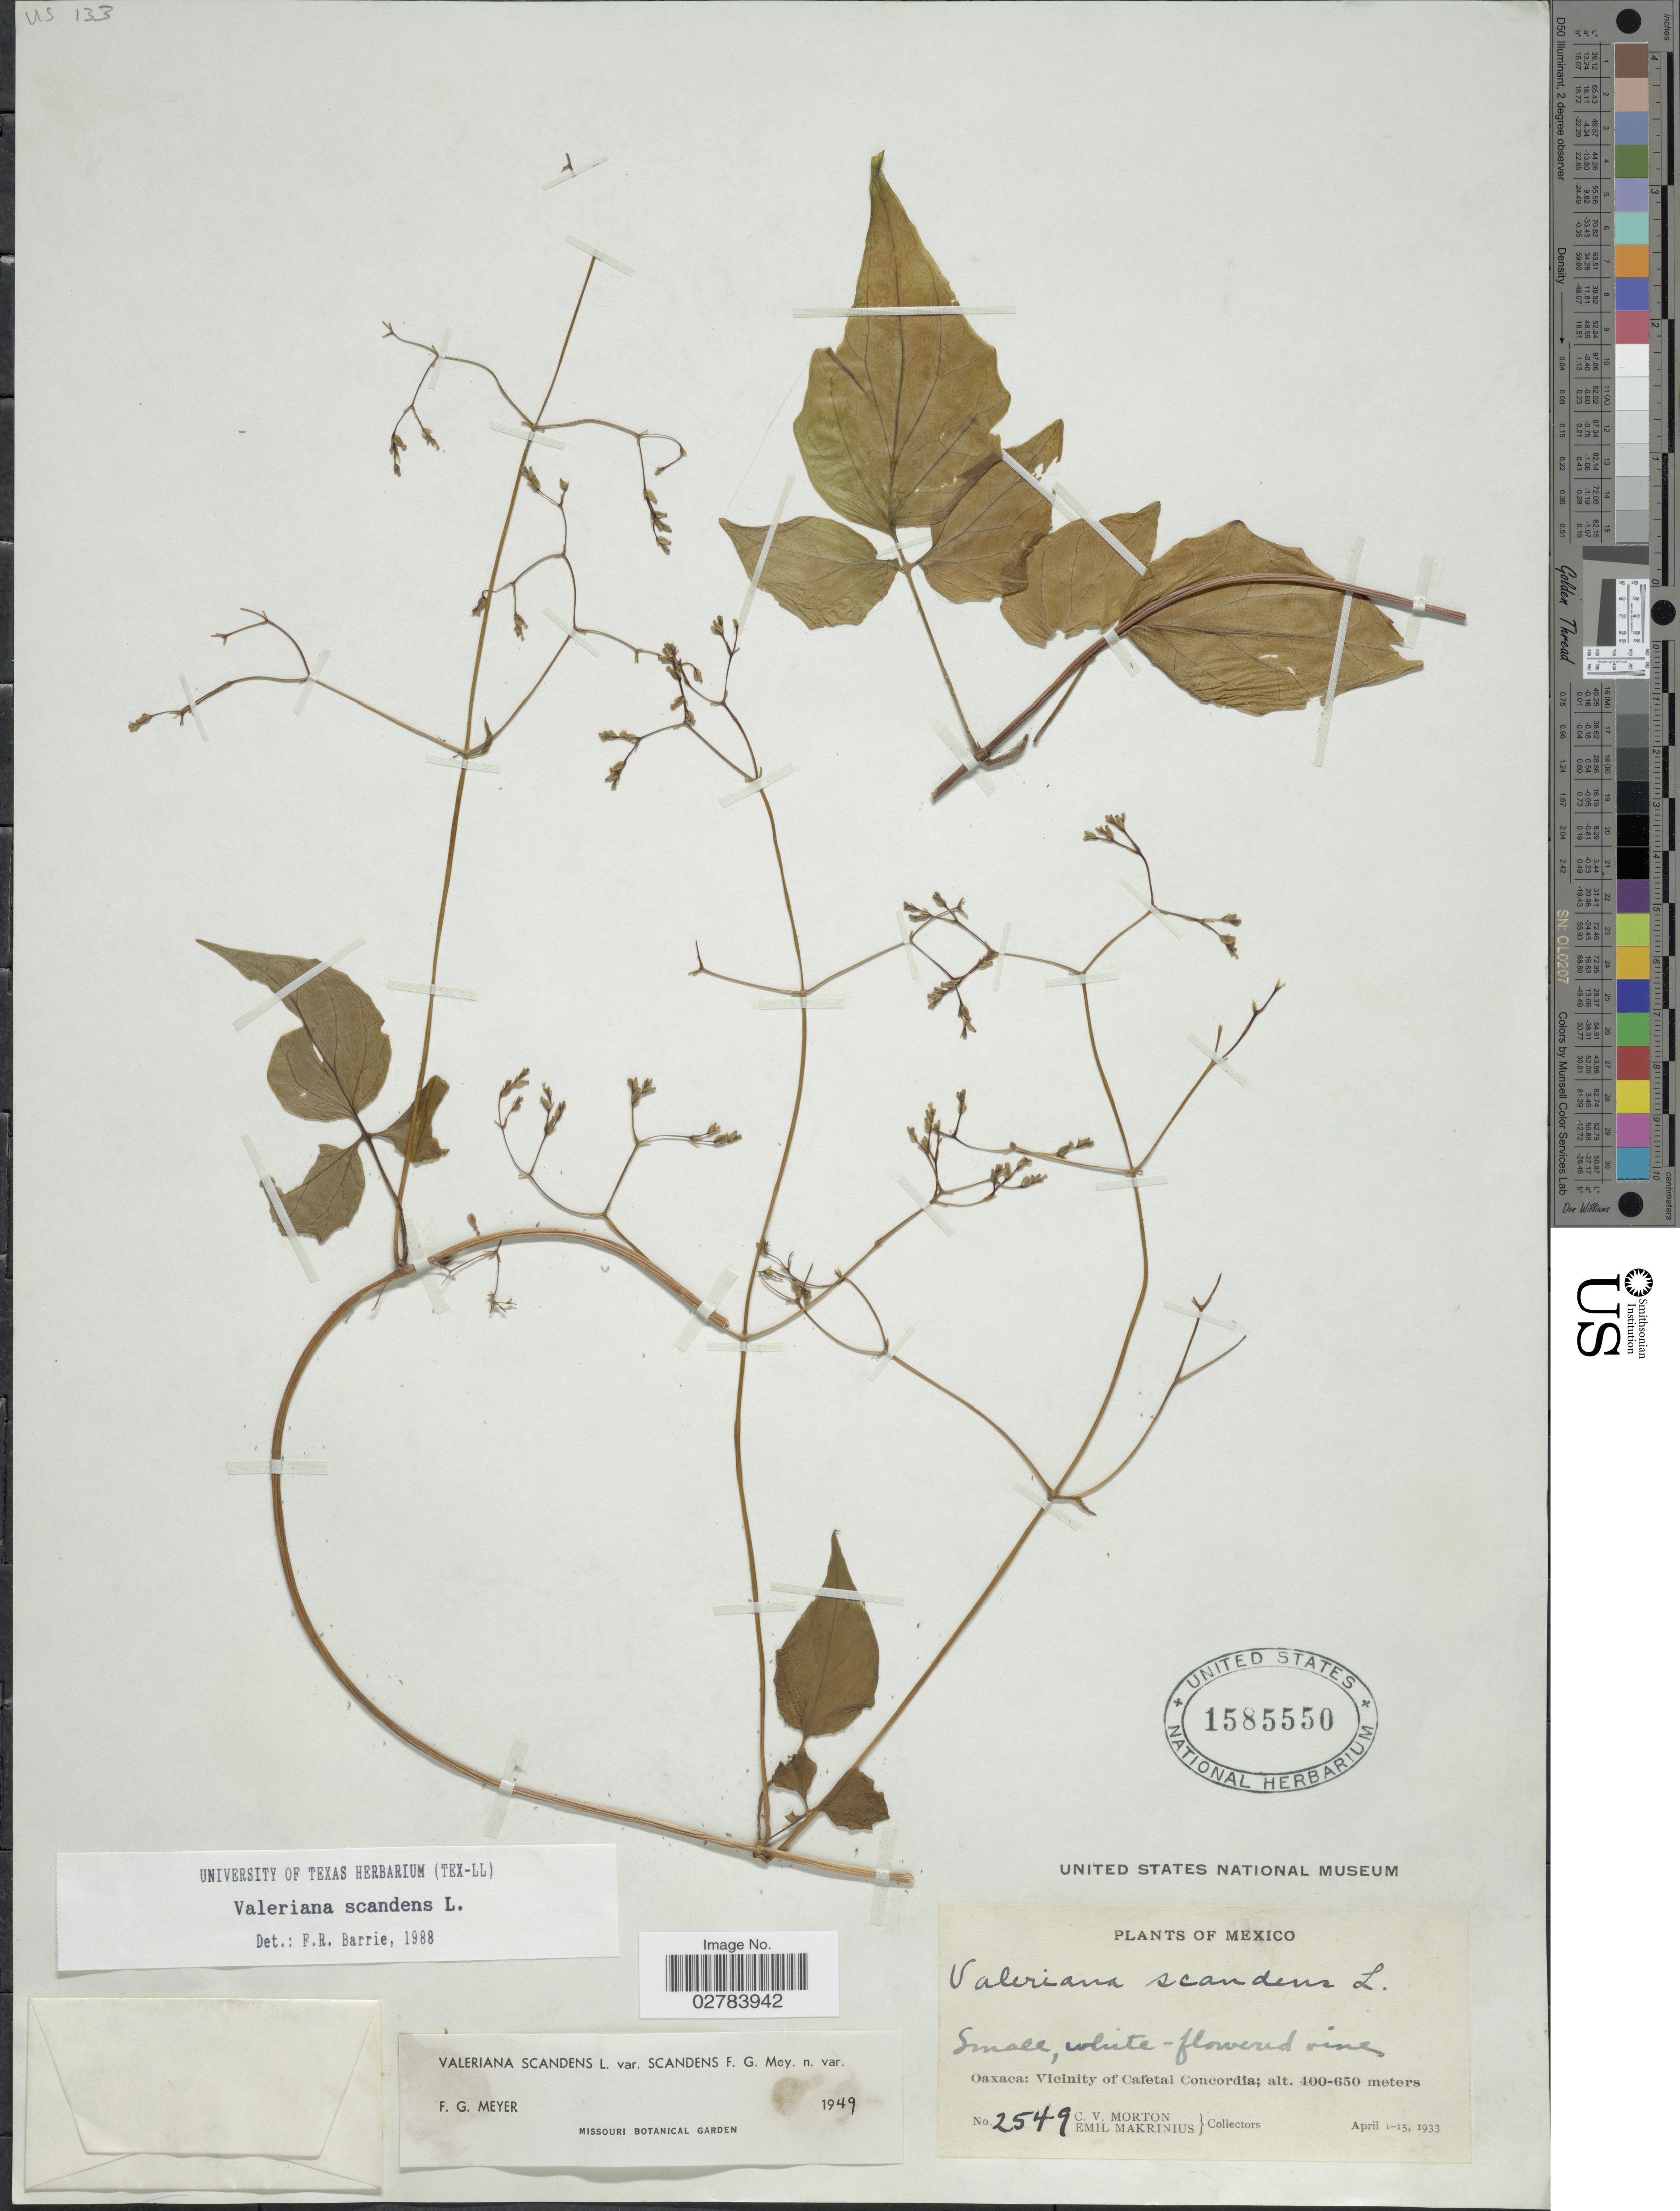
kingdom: Plantae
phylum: Tracheophyta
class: Magnoliopsida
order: Dipsacales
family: Caprifoliaceae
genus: Valeriana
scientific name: Valeriana scandens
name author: L.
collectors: C. V. Morton & E. Makrinius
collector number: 2549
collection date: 1933-04-01/1933-04-15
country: Mexico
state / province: Oaxaca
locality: Vicinity of Cafetal Concordia.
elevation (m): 400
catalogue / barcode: US 1585550